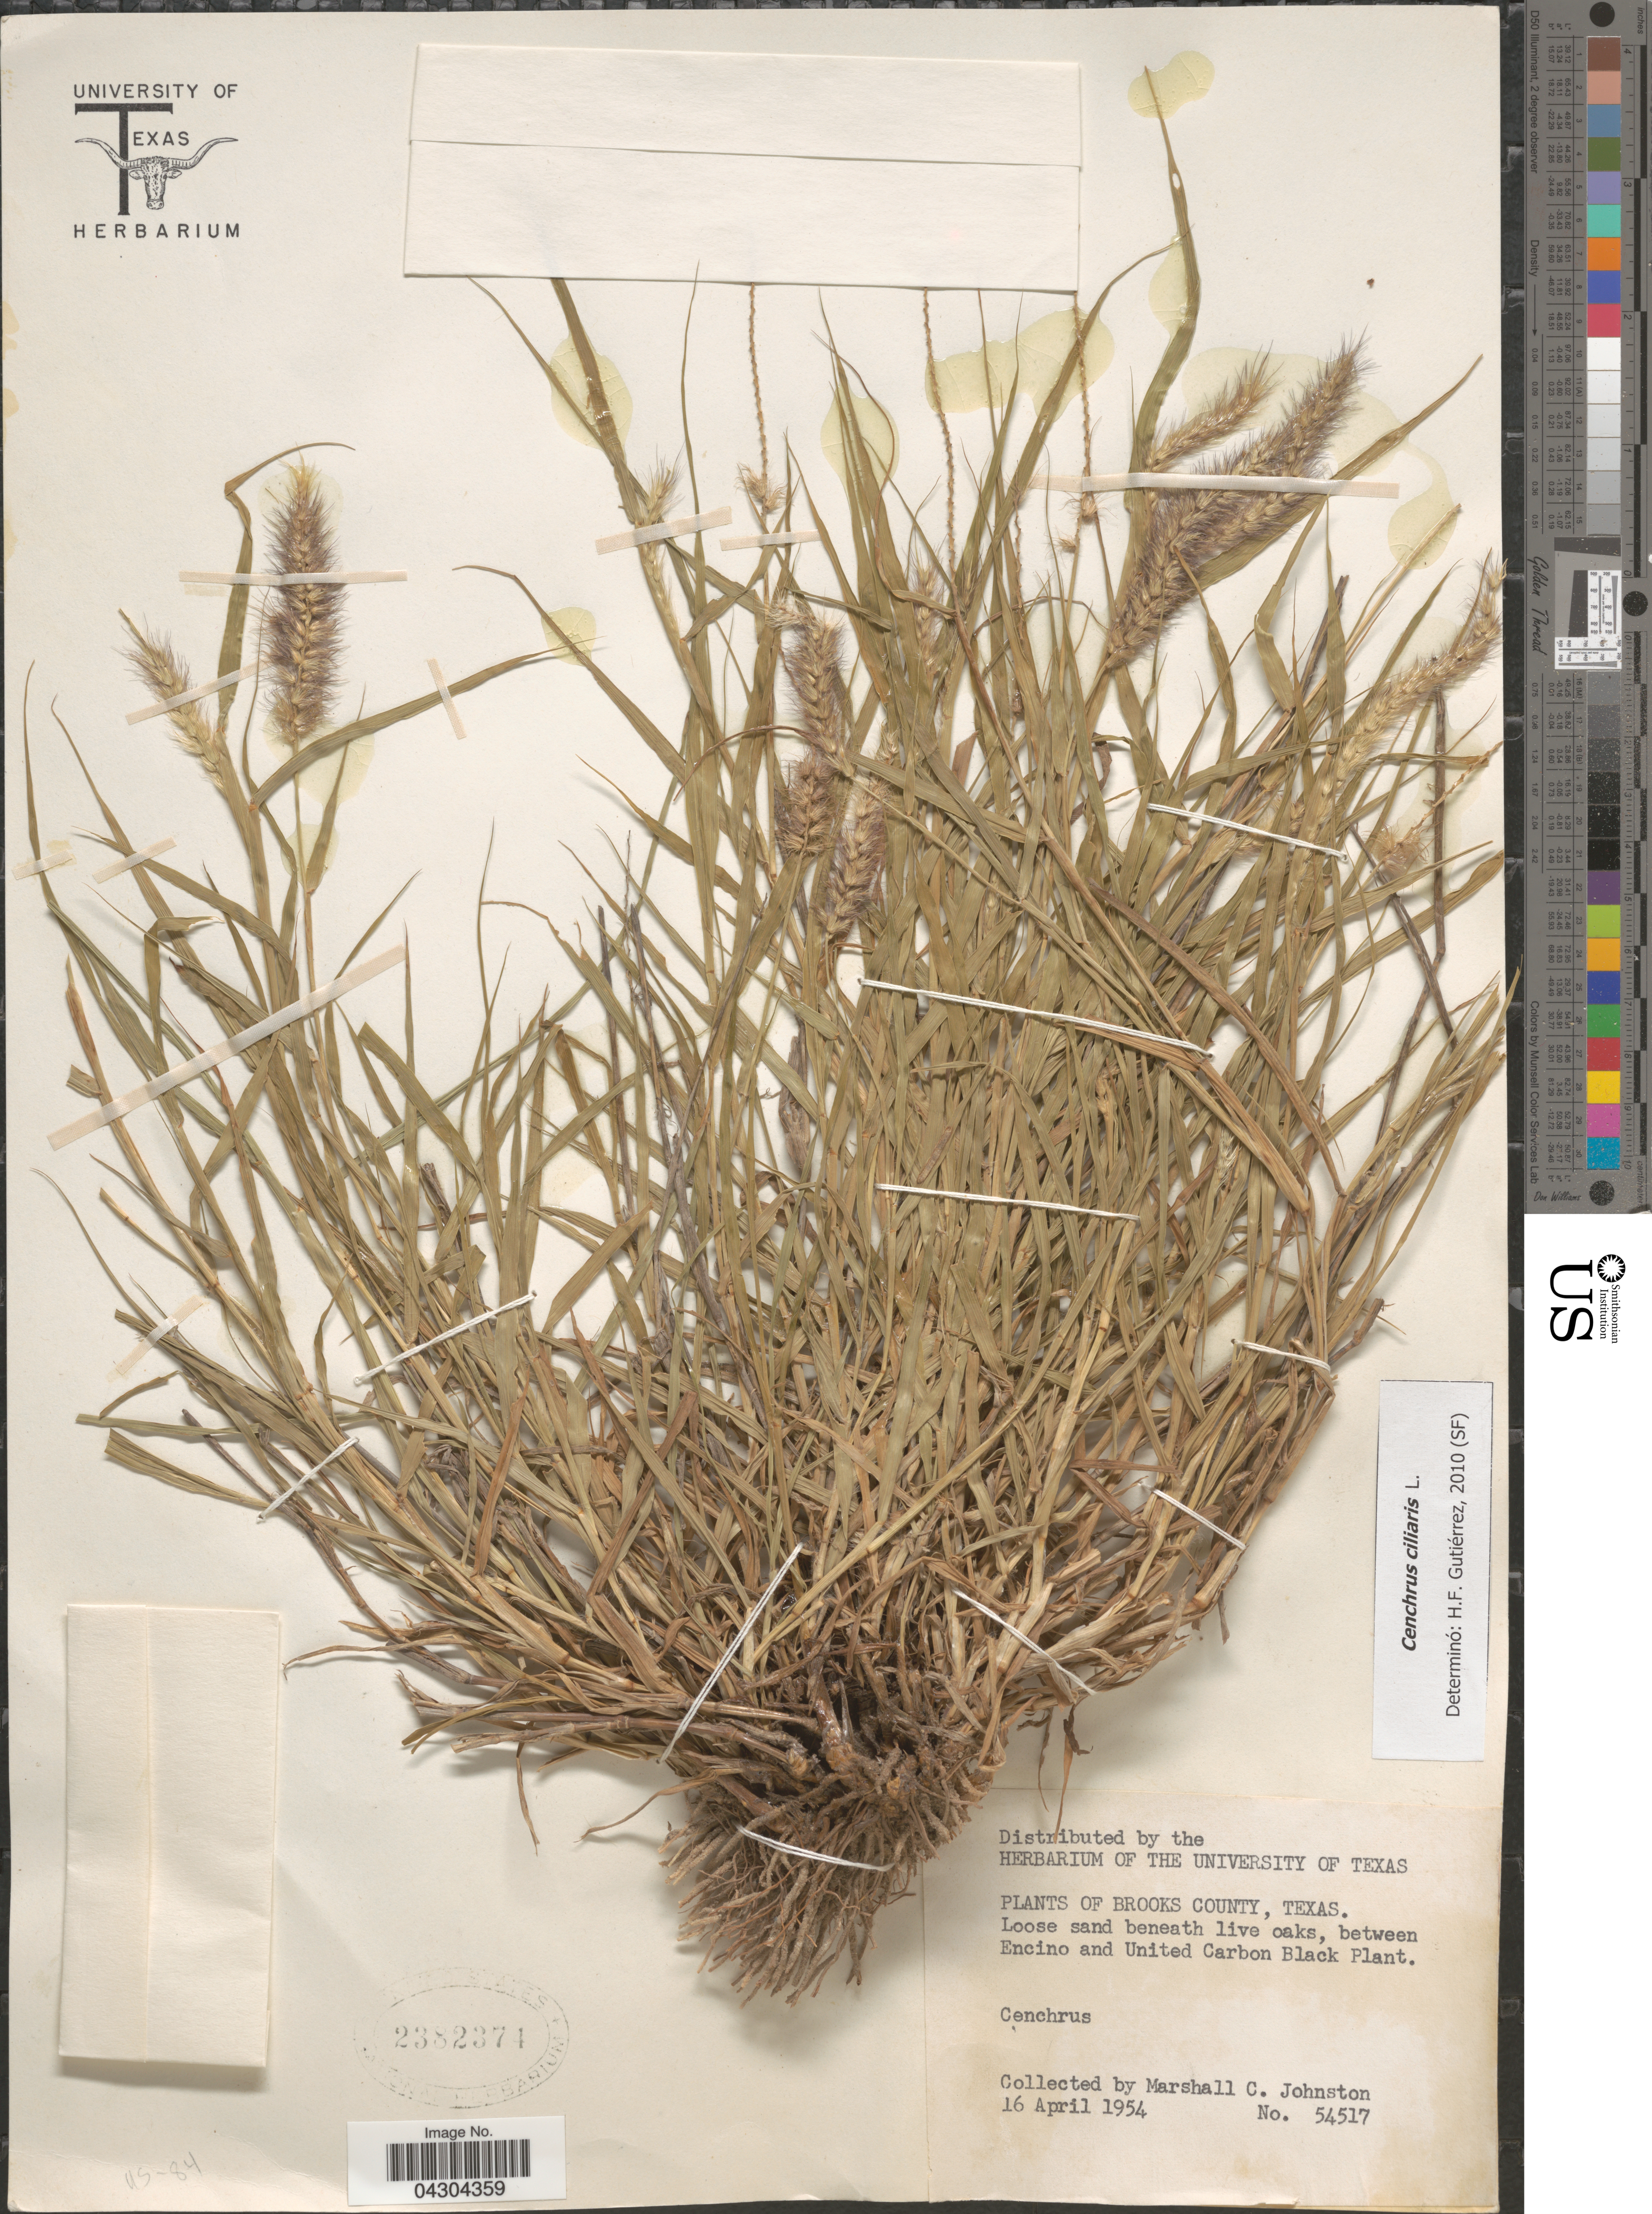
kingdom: Plantae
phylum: Tracheophyta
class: Liliopsida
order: Poales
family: Poaceae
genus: Cenchrus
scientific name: Cenchrus ciliaris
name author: L.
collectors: M. Johnston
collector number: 54517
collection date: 1954-04-16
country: United States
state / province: Texas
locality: Brooks County.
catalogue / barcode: US 2382374